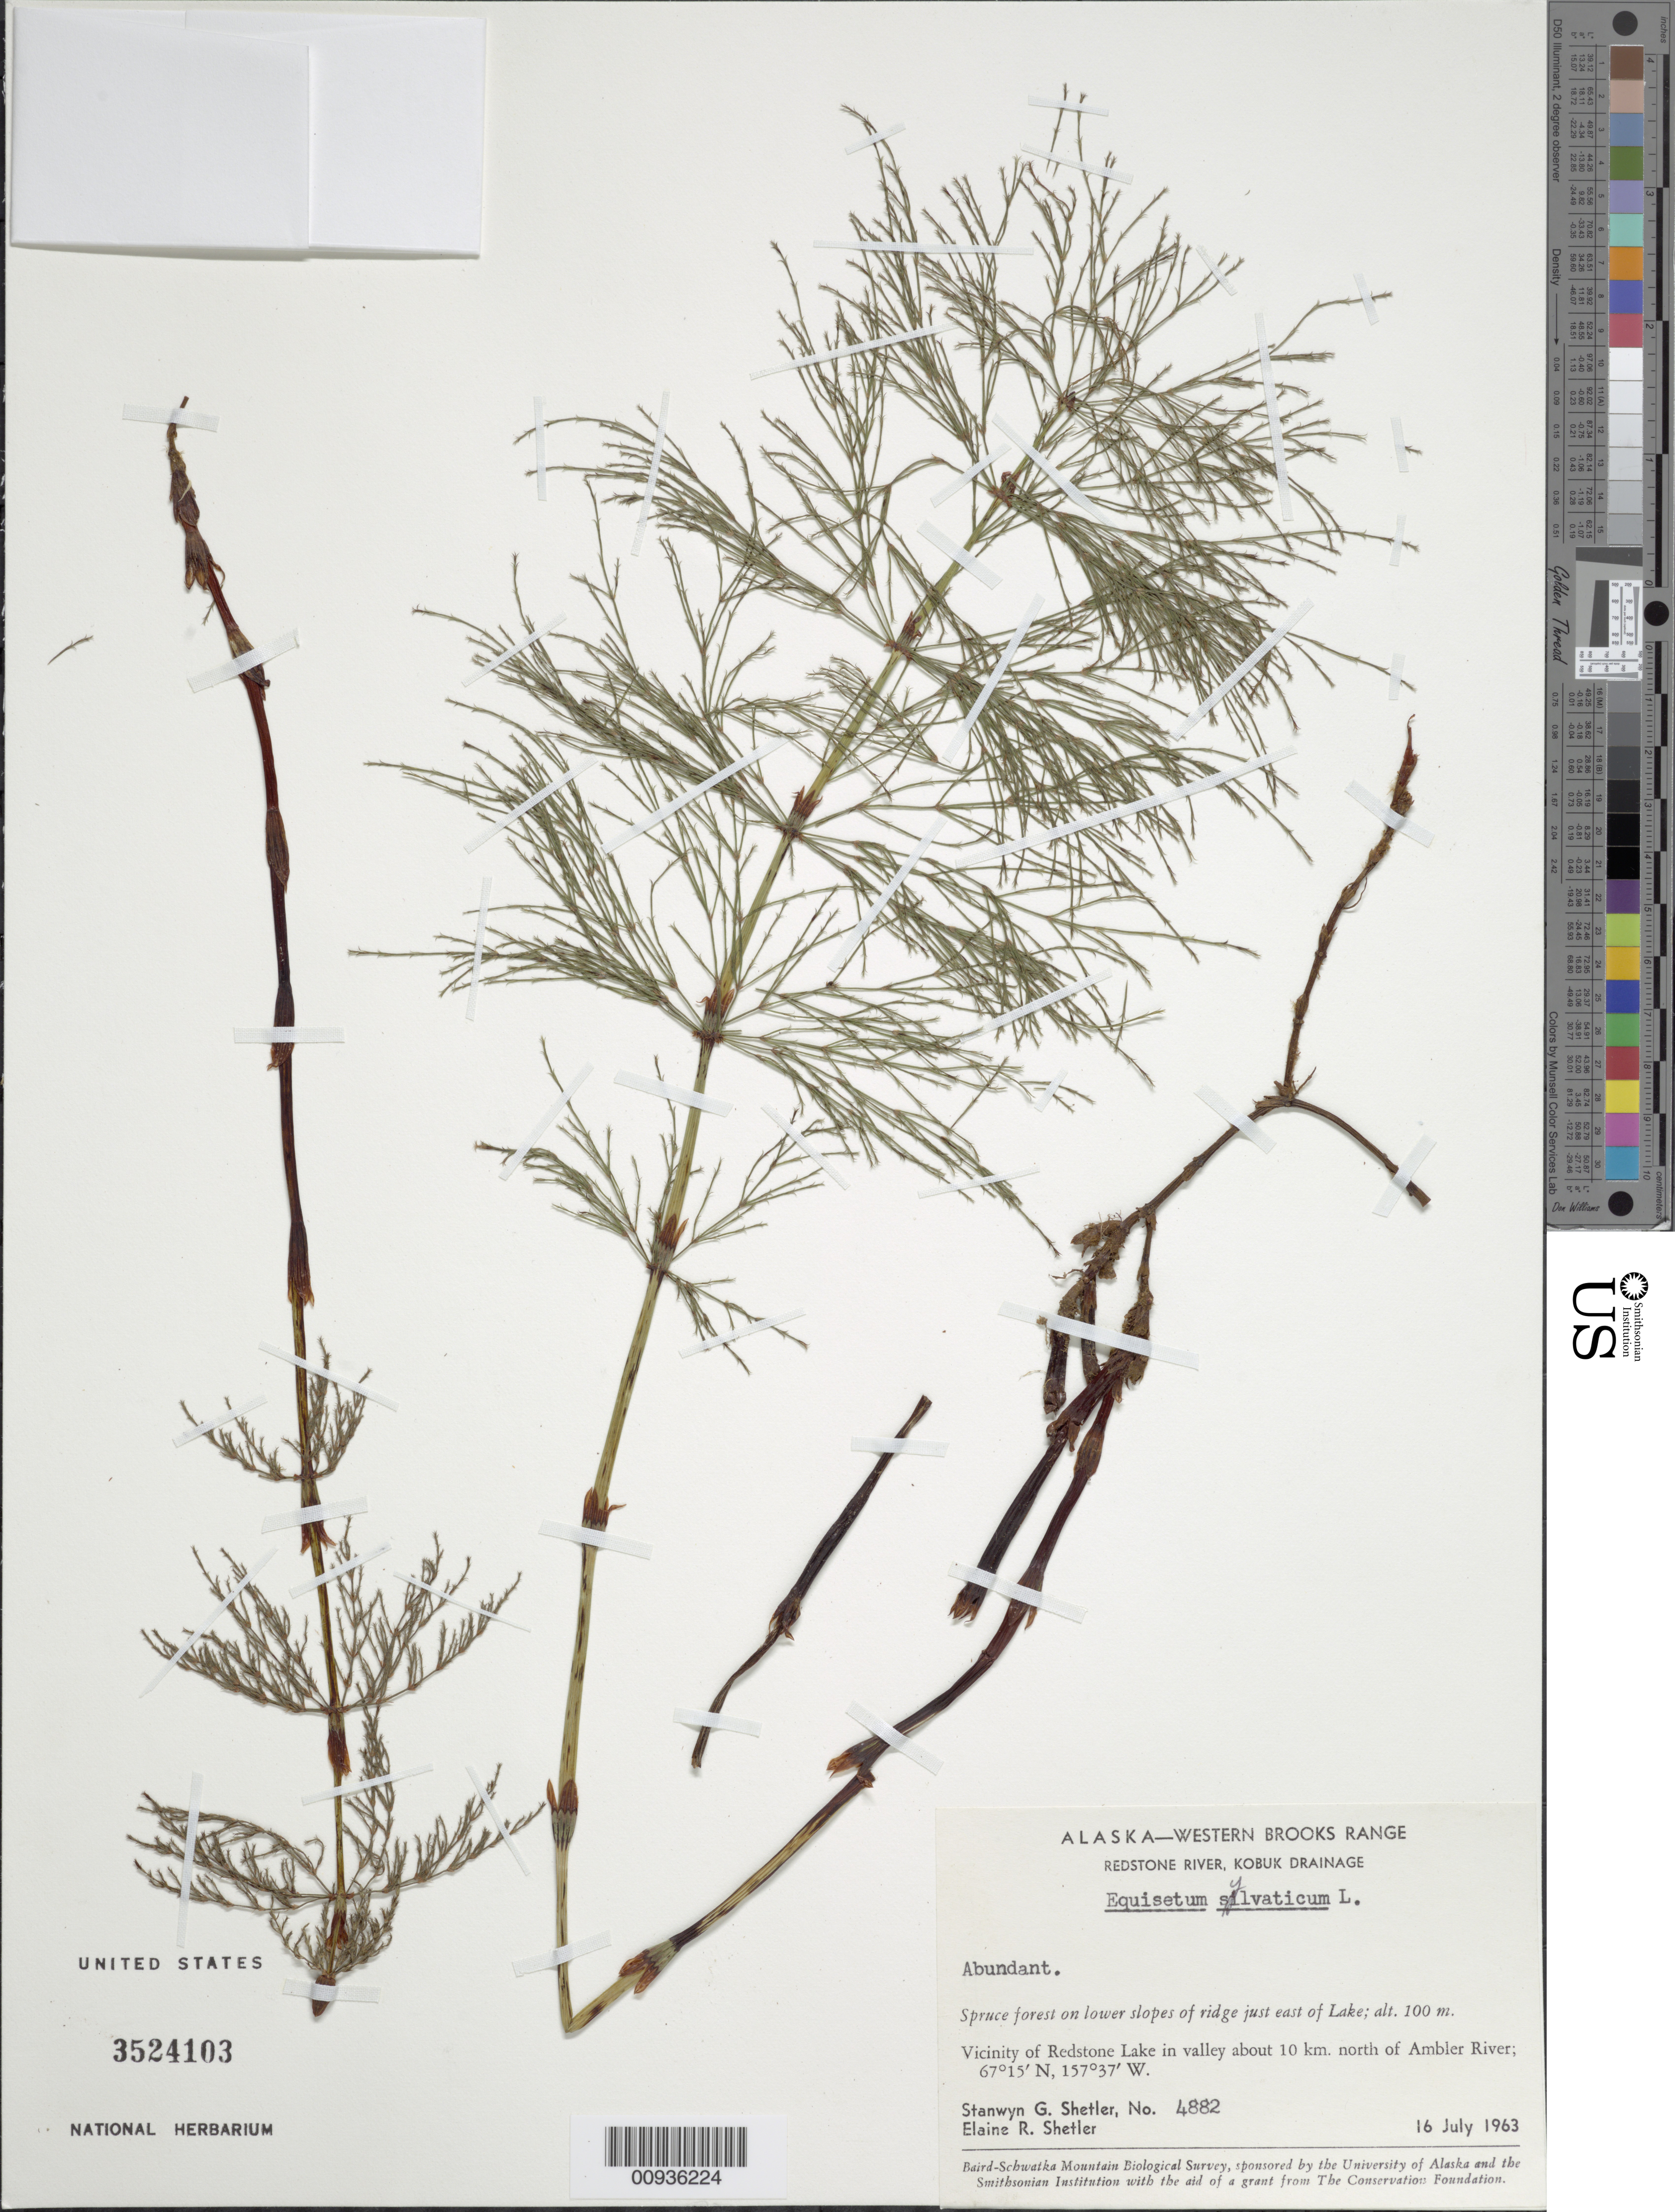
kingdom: Plantae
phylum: Tracheophyta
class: Polypodiopsida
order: Equisetales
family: Equisetaceae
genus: Equisetum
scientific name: Equisetum sylvaticum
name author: L.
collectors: S. Shetler & E. R. Shetler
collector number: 4882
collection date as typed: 16 Jul 1963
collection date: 1963-07-16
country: United States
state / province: Alaska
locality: Vicinity of Redstone Lake in valley about 10 km. north of Ambler River. Western Brooks Range, Redstone River, Kobuk Drainage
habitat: Spruce forest on lower slopes of ridge just east of Lake.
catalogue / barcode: US 3524103